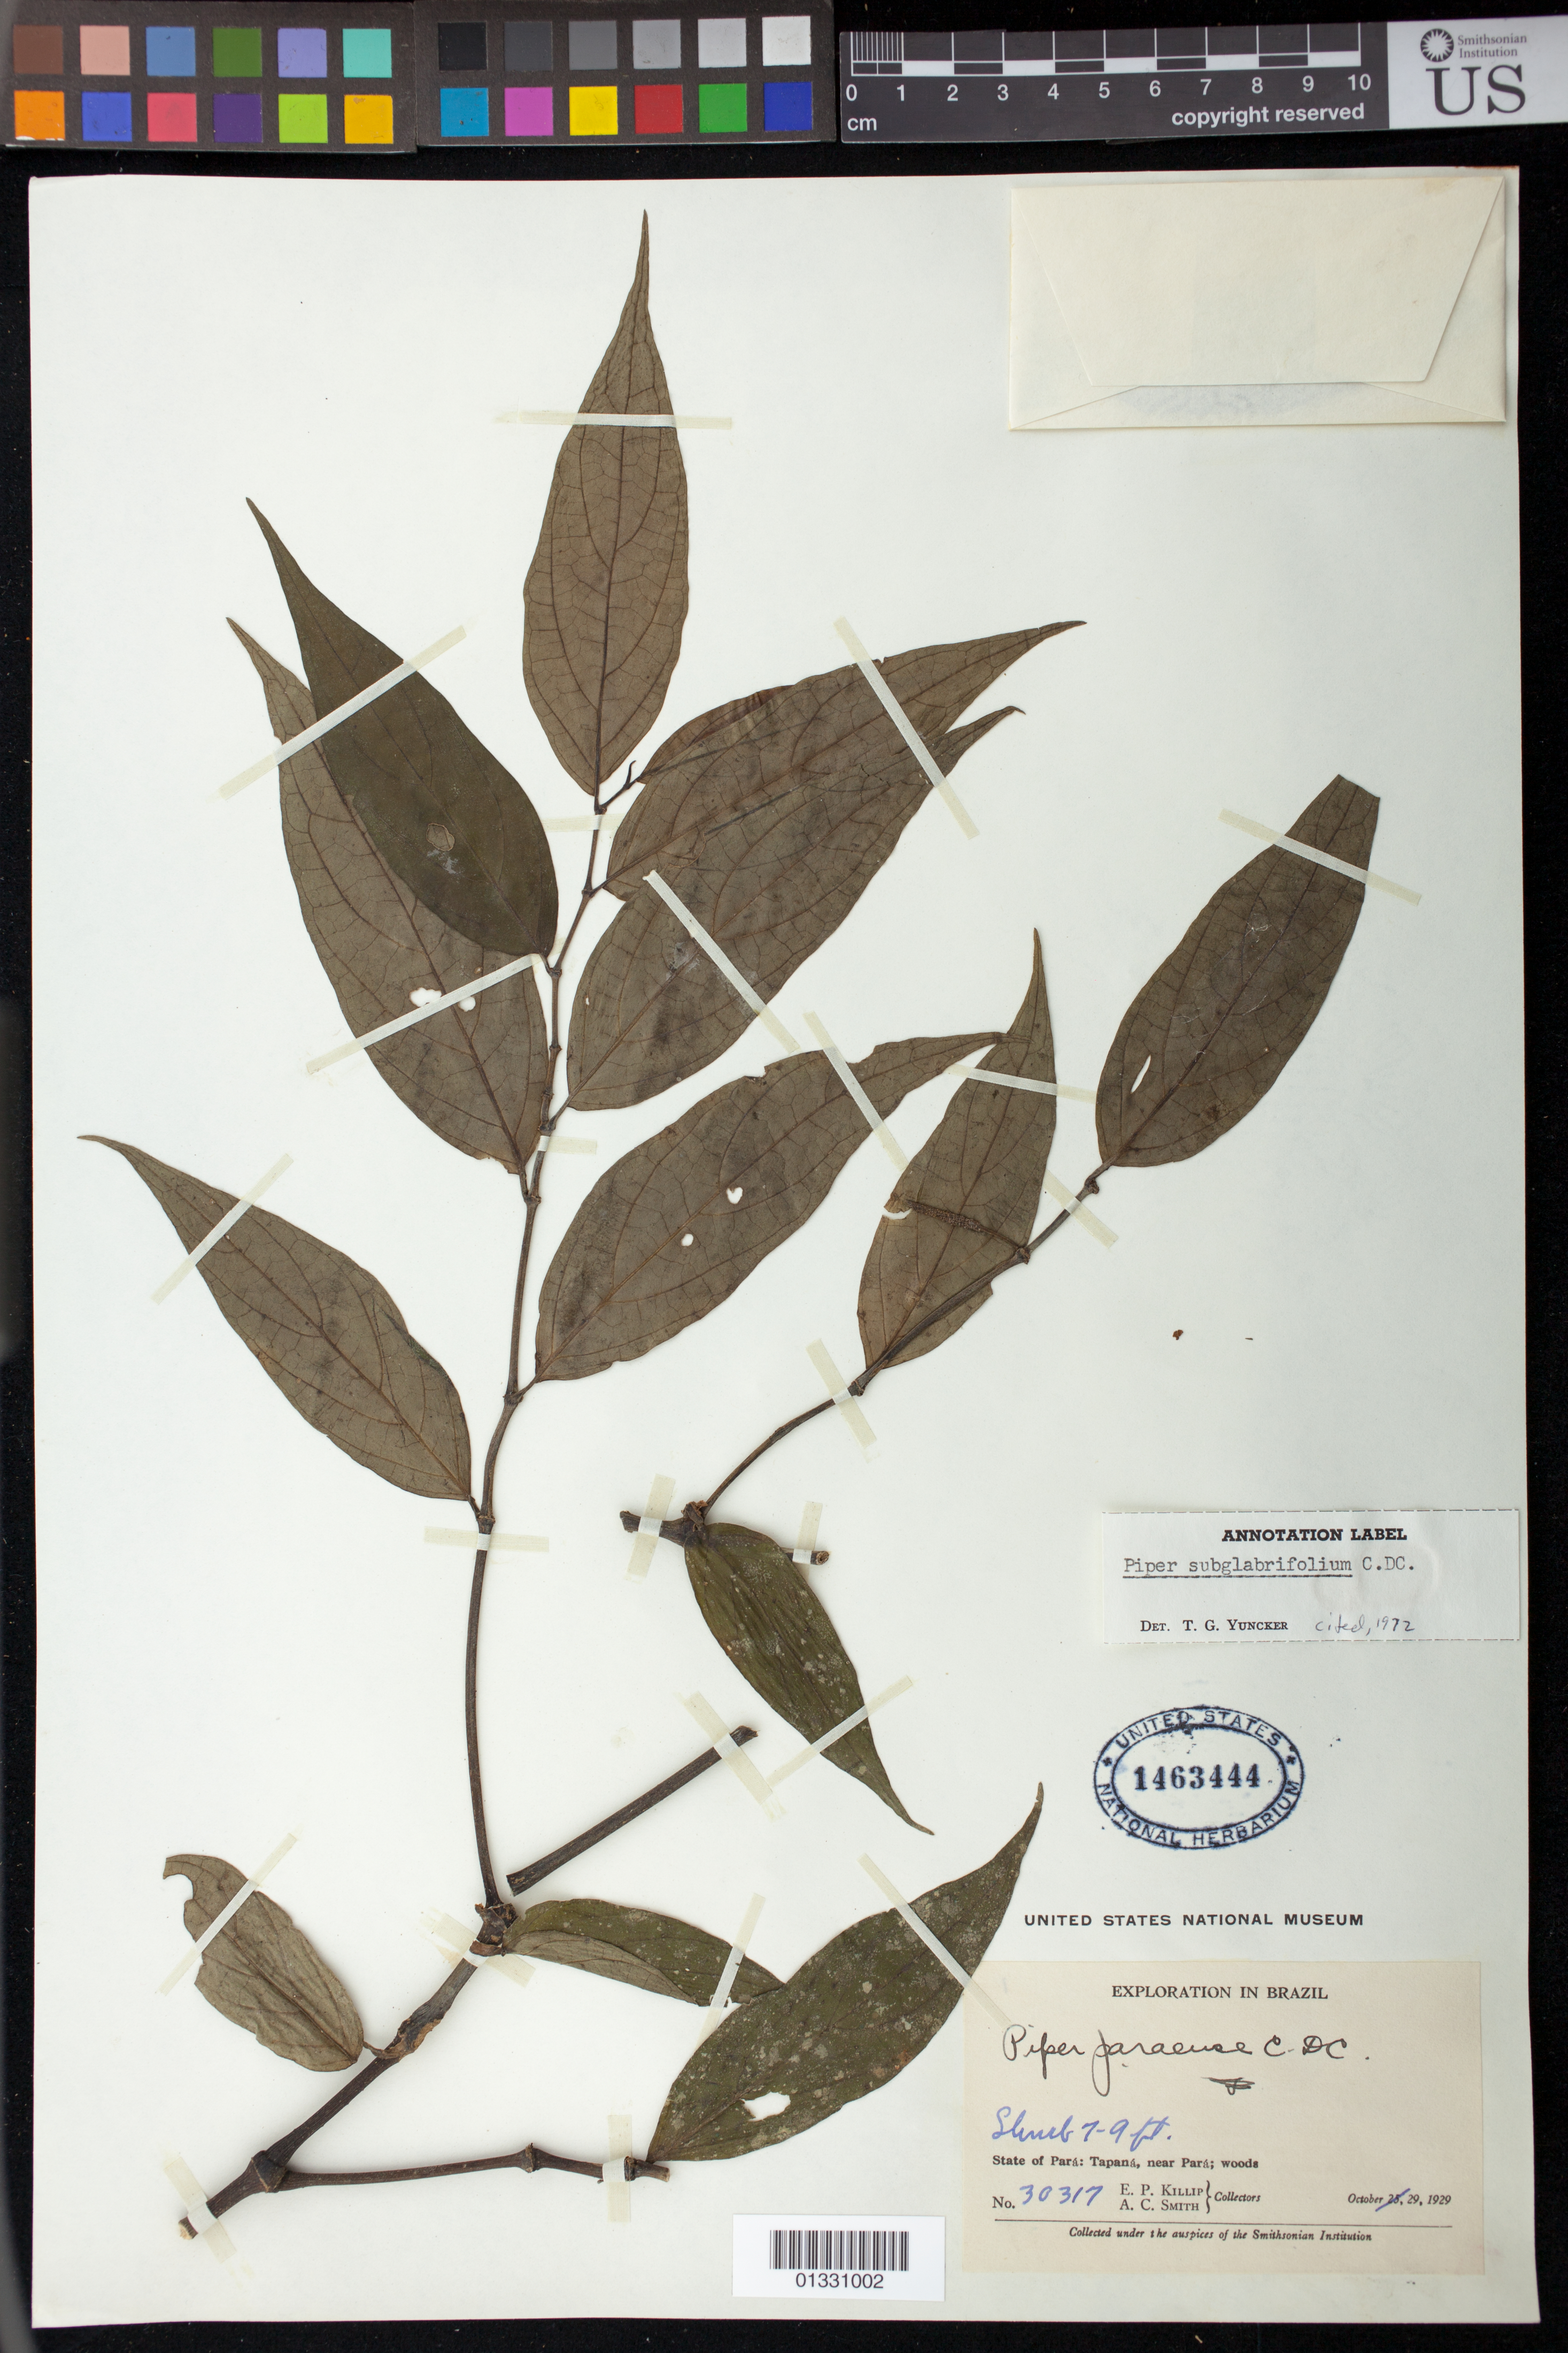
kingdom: Plantae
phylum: Tracheophyta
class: Magnoliopsida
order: Piperales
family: Piperaceae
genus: Piper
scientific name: Piper subglabrifolium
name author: C. DC.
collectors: E. P. Killip & A. C. Smith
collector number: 30317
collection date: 1929-10-29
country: Brazil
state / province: Pará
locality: Tapaná, near Pará.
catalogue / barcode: US 1463444